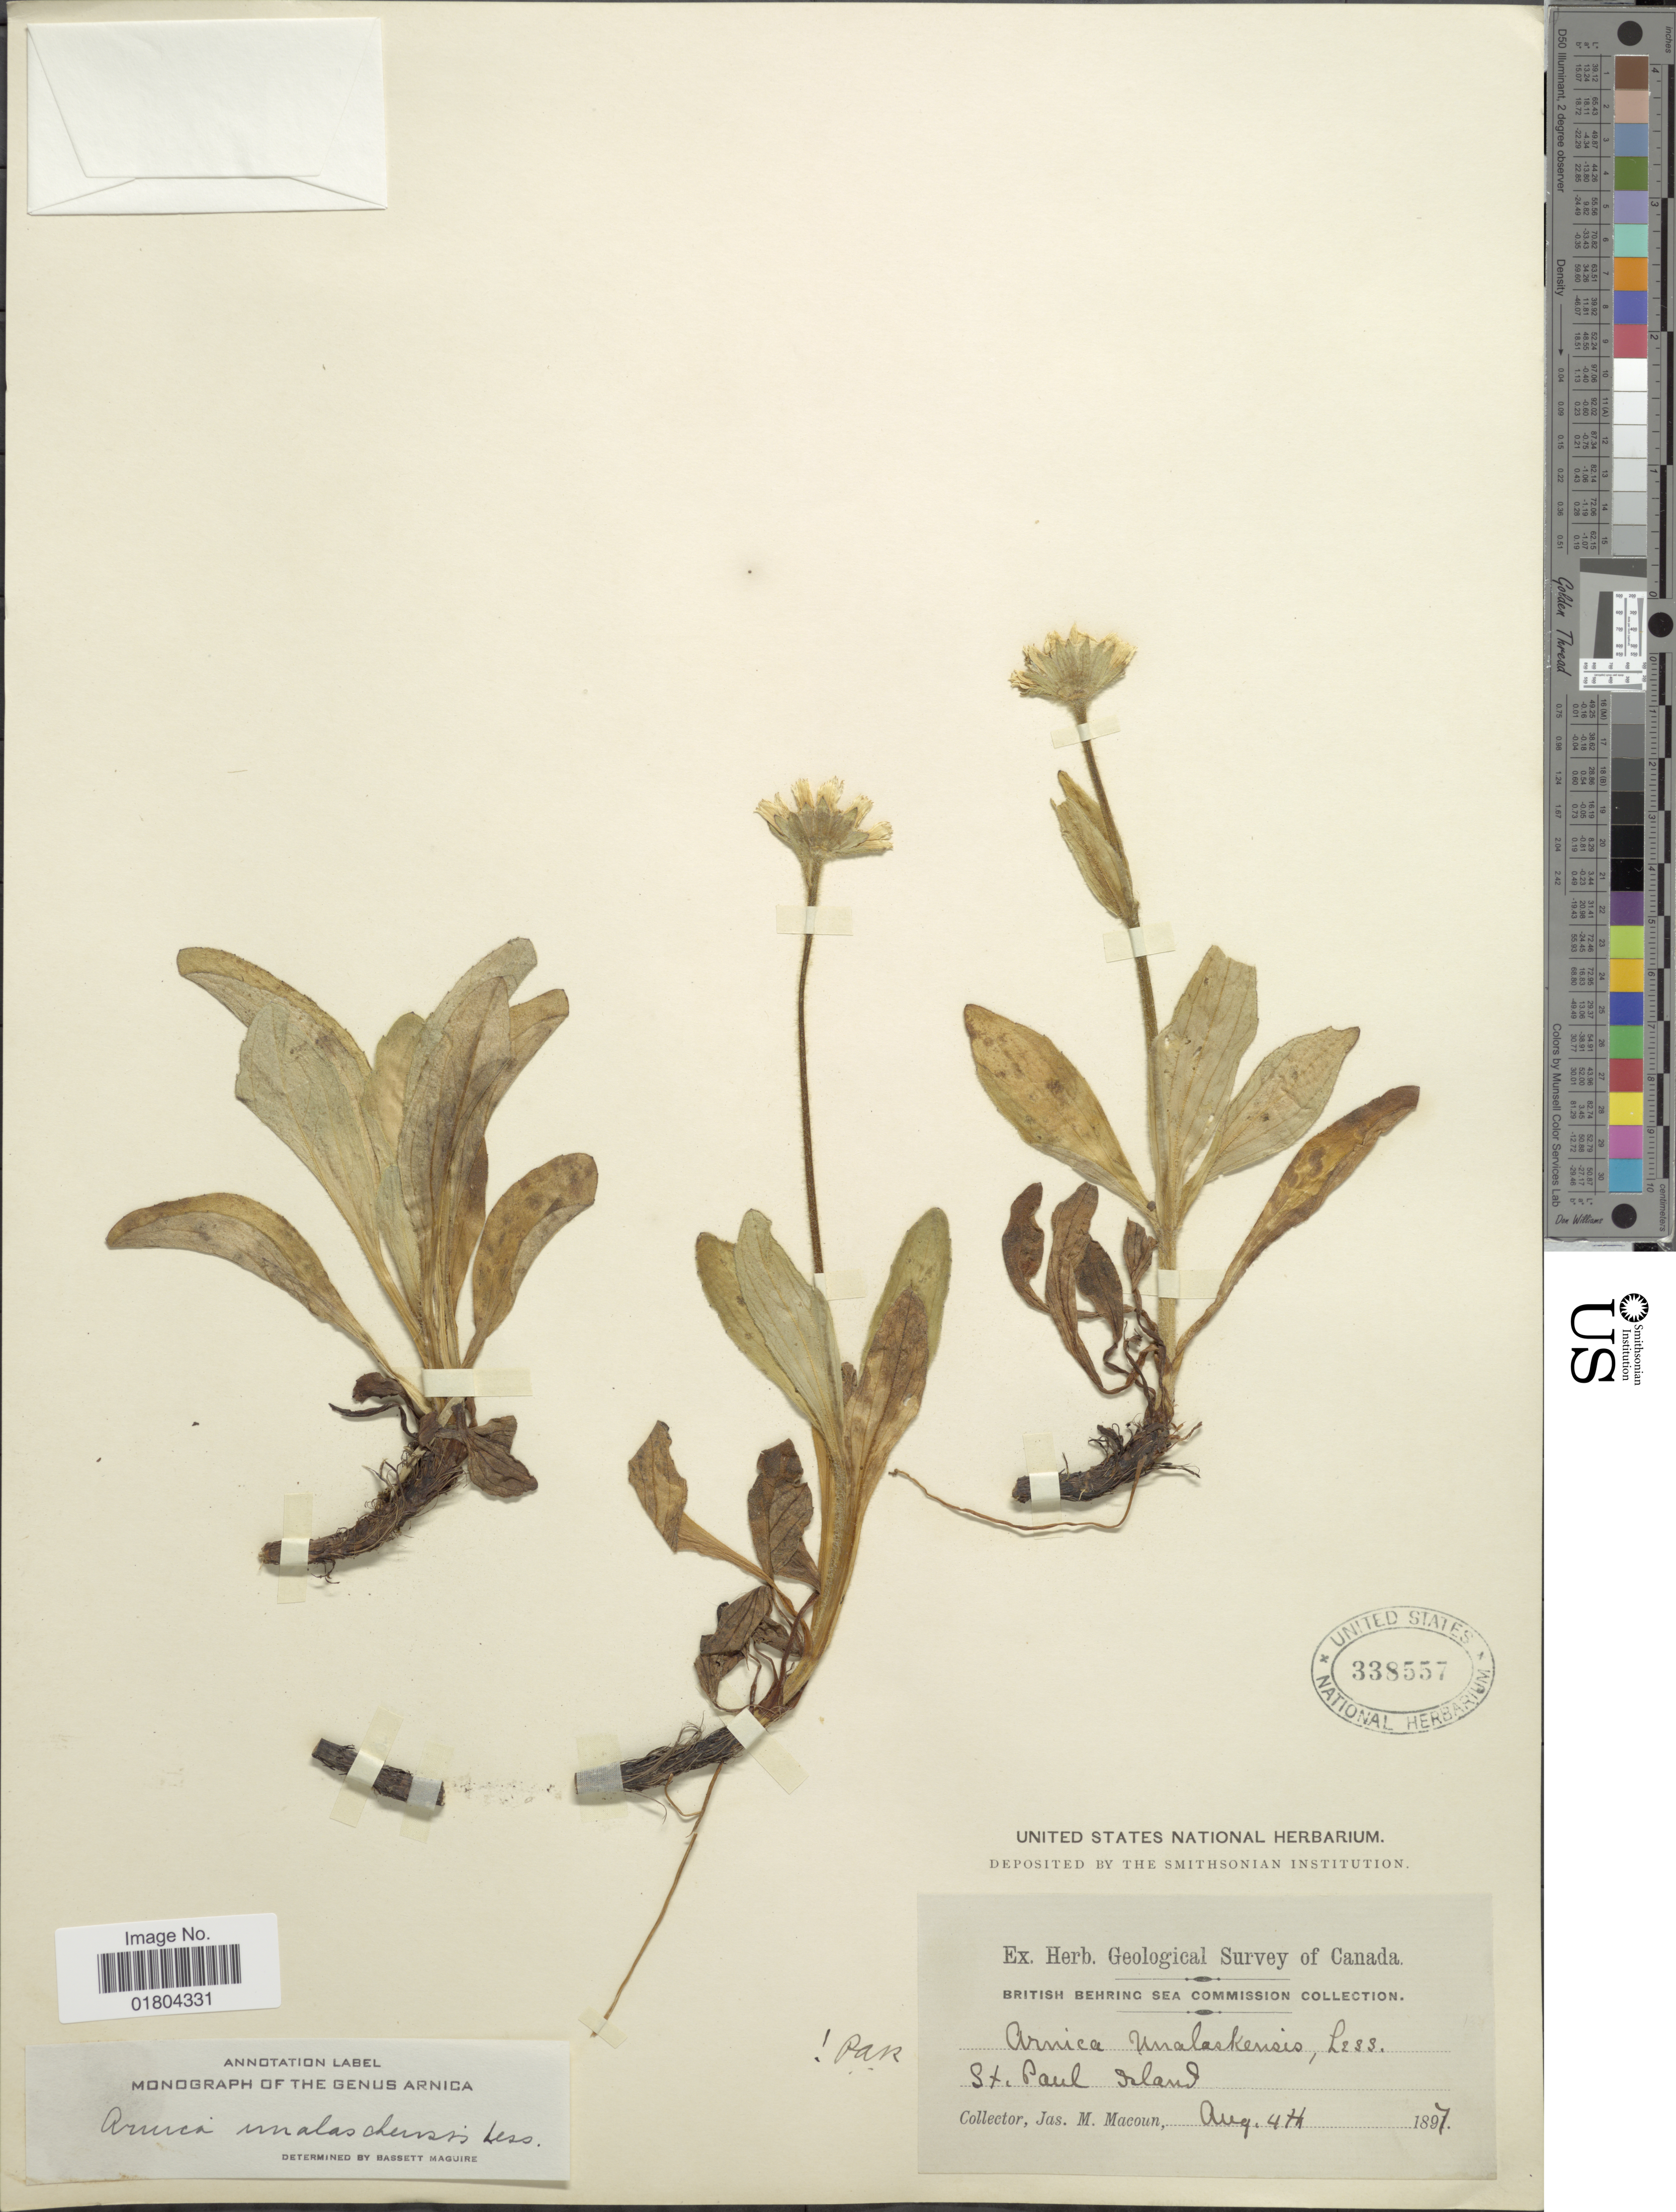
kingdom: Plantae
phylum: Tracheophyta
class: Magnoliopsida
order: Asterales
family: Asteraceae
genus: Arnica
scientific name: Arnica unalashcensis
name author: Less.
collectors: J. M. Macoun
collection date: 1897-08-04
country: United States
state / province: Alaska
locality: British Behring Sea Commission, St Paul Island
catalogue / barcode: US 338557